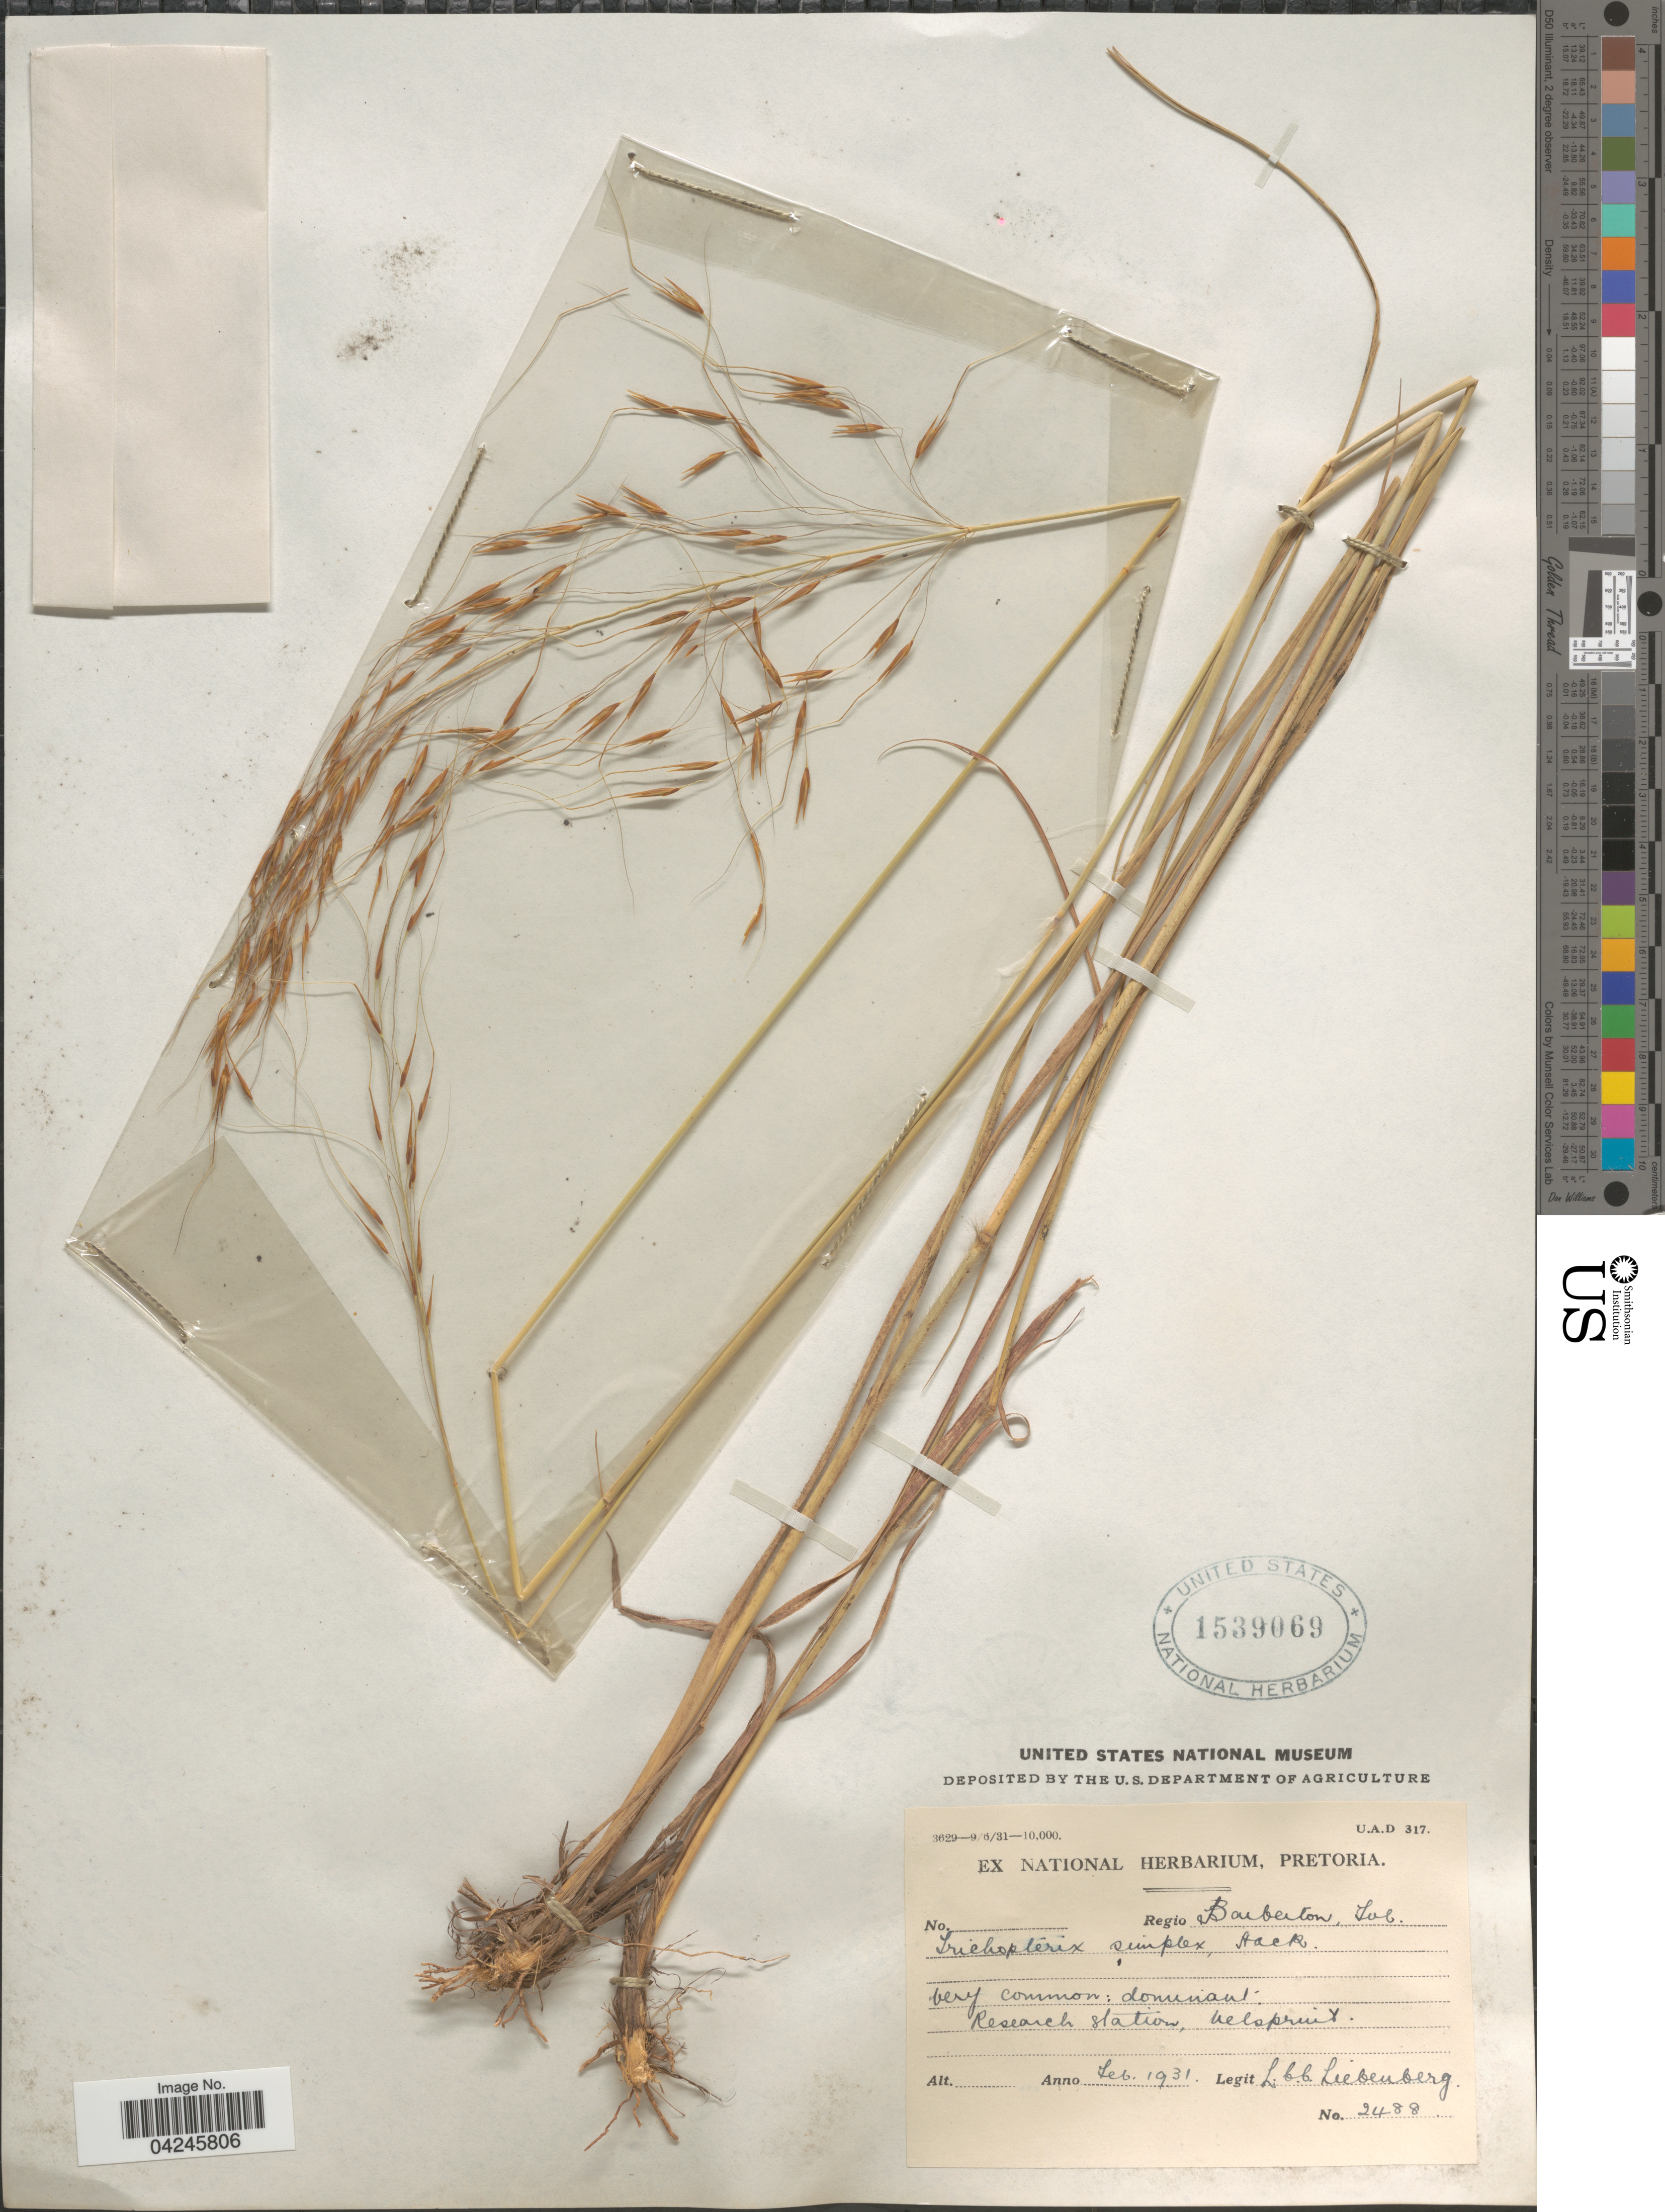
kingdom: Plantae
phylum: Tracheophyta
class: Liliopsida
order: Poales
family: Poaceae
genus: Loudetia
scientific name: Loudetia simplex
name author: (Nees) C.E. Hubb.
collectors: L. Liebenberg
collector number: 2488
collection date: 1931-02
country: South Africa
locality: Regio Barberton, Tvl. Research Station,Nelspruit.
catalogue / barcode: US 1539069